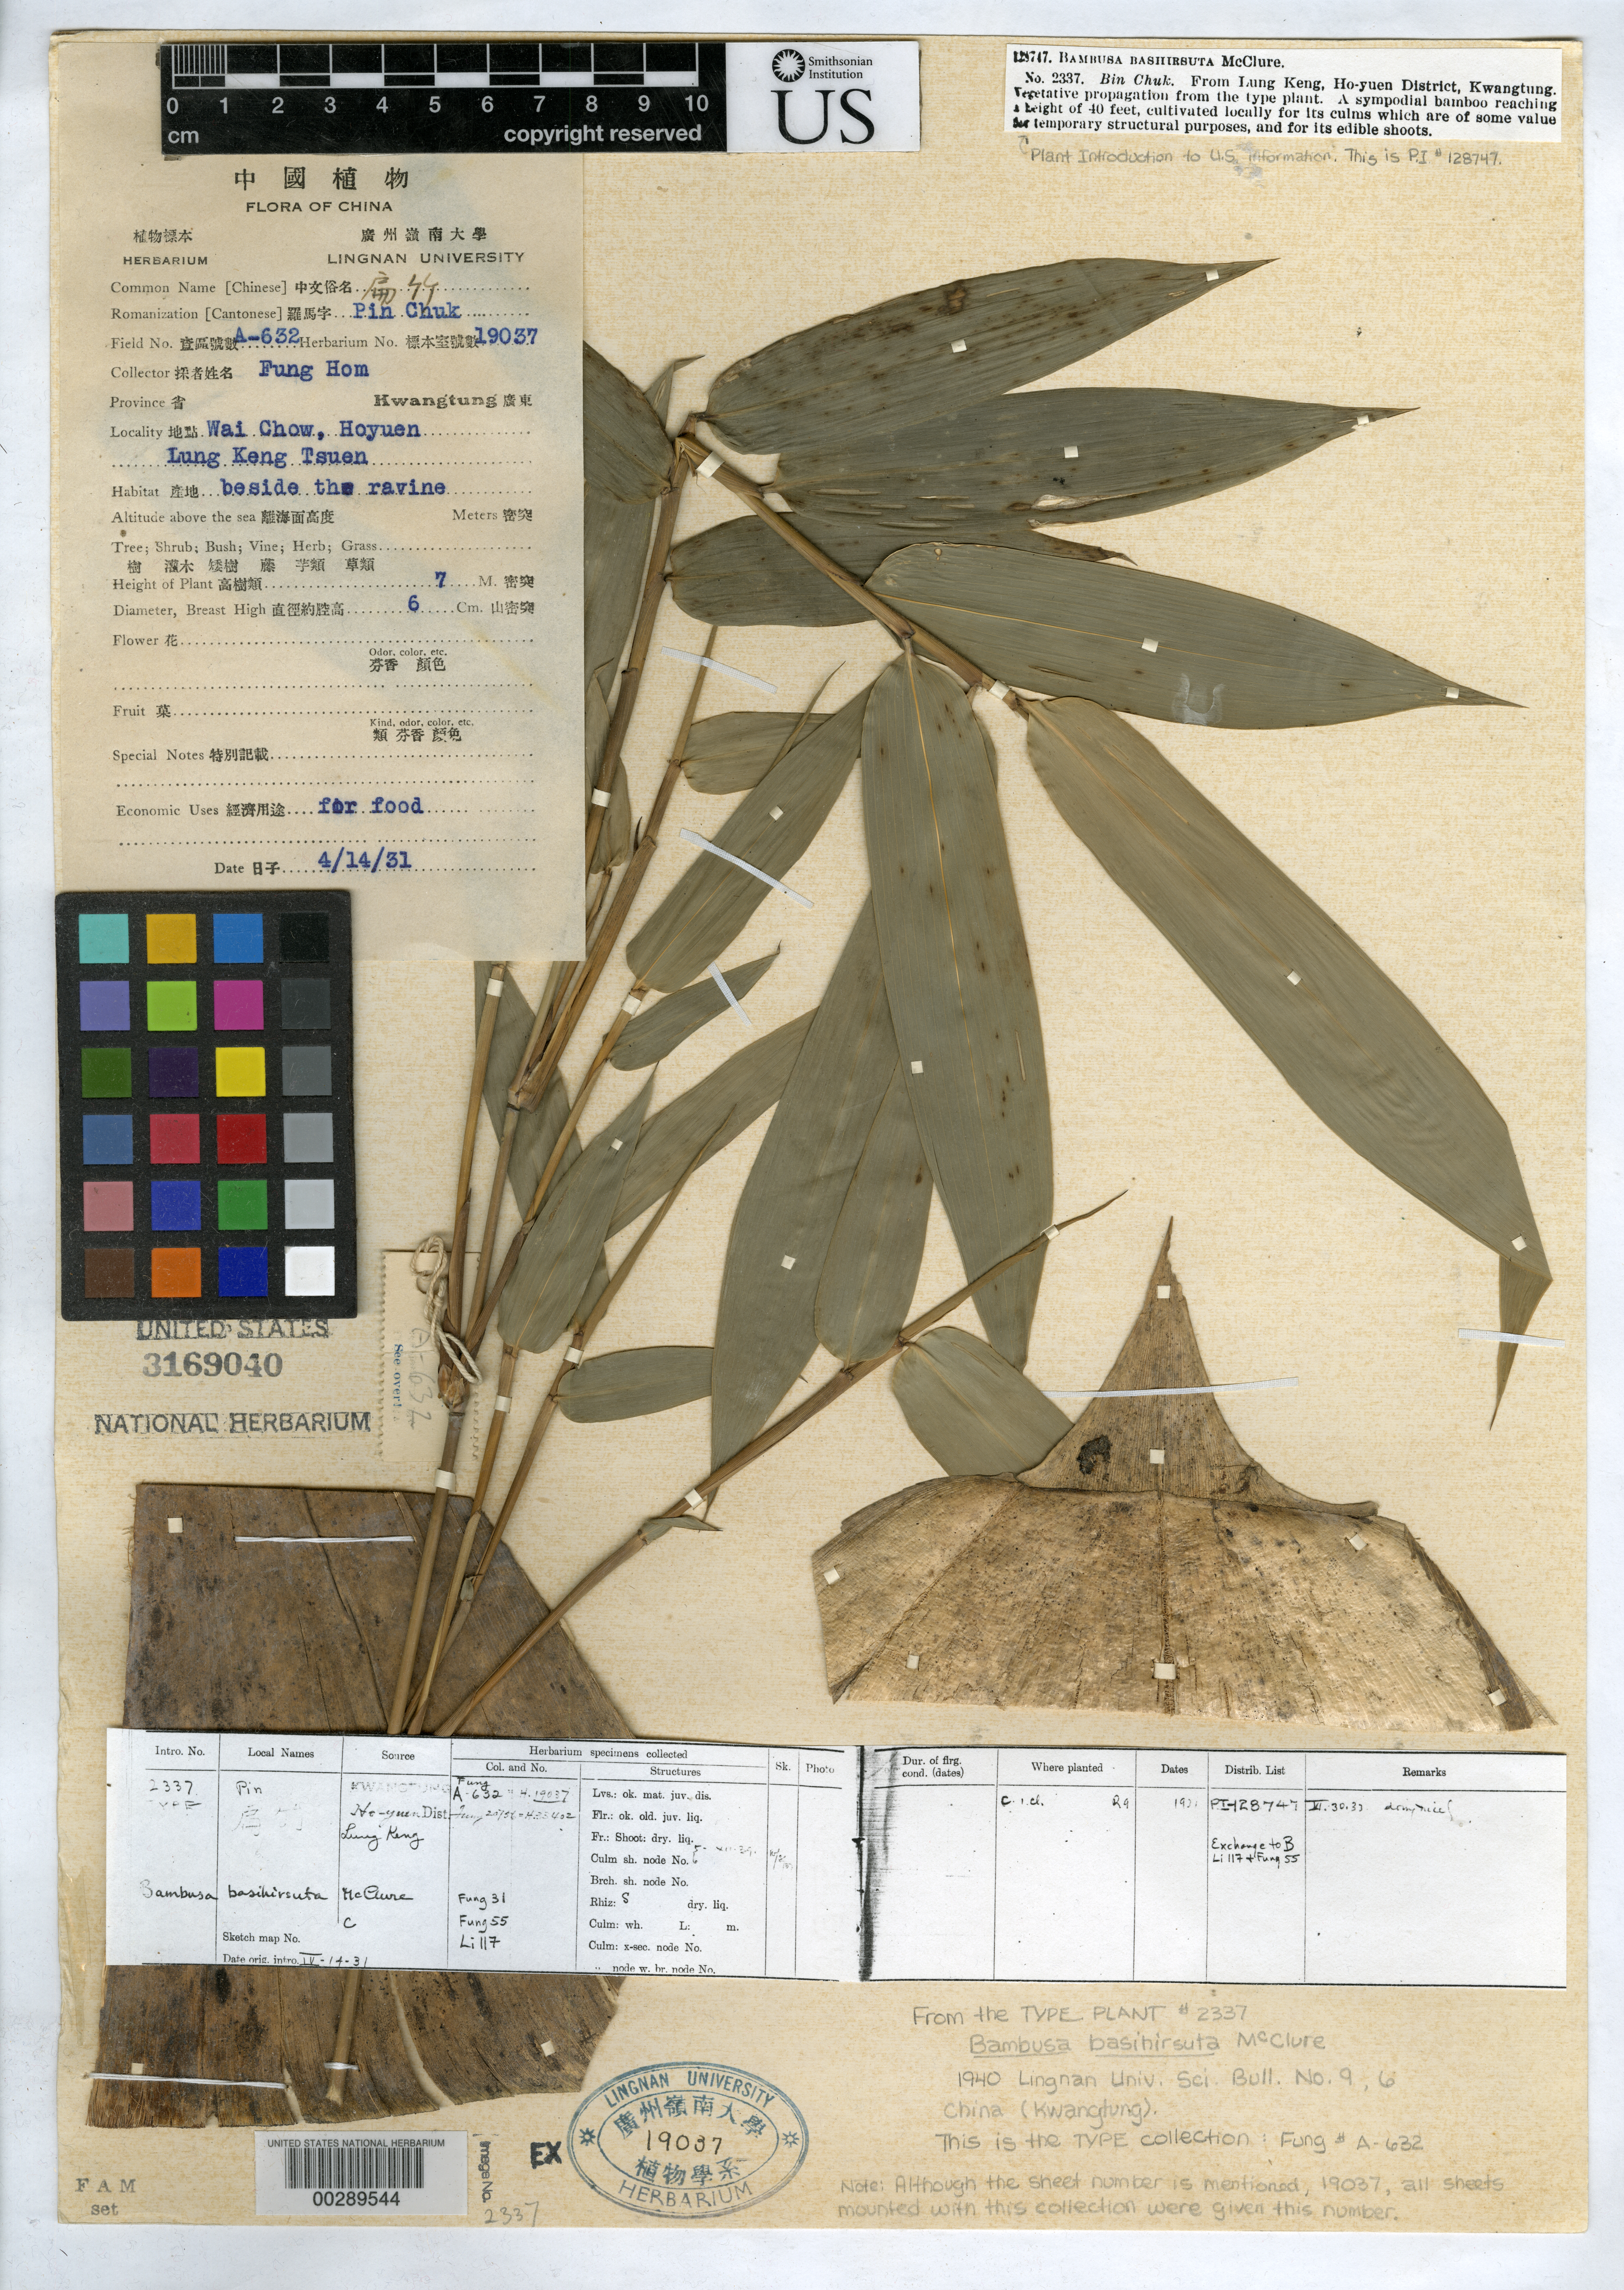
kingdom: Plantae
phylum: Tracheophyta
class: Liliopsida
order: Poales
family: Poaceae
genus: Bambusa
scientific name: Bambusa basihirsuta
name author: McClure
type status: Type Collection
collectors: H. L. Fung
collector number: A-632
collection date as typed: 14 Apr 1931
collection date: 1931-04-14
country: China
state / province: Guangdong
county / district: Ho-Yuen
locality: Lung Keng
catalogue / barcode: US 3169040